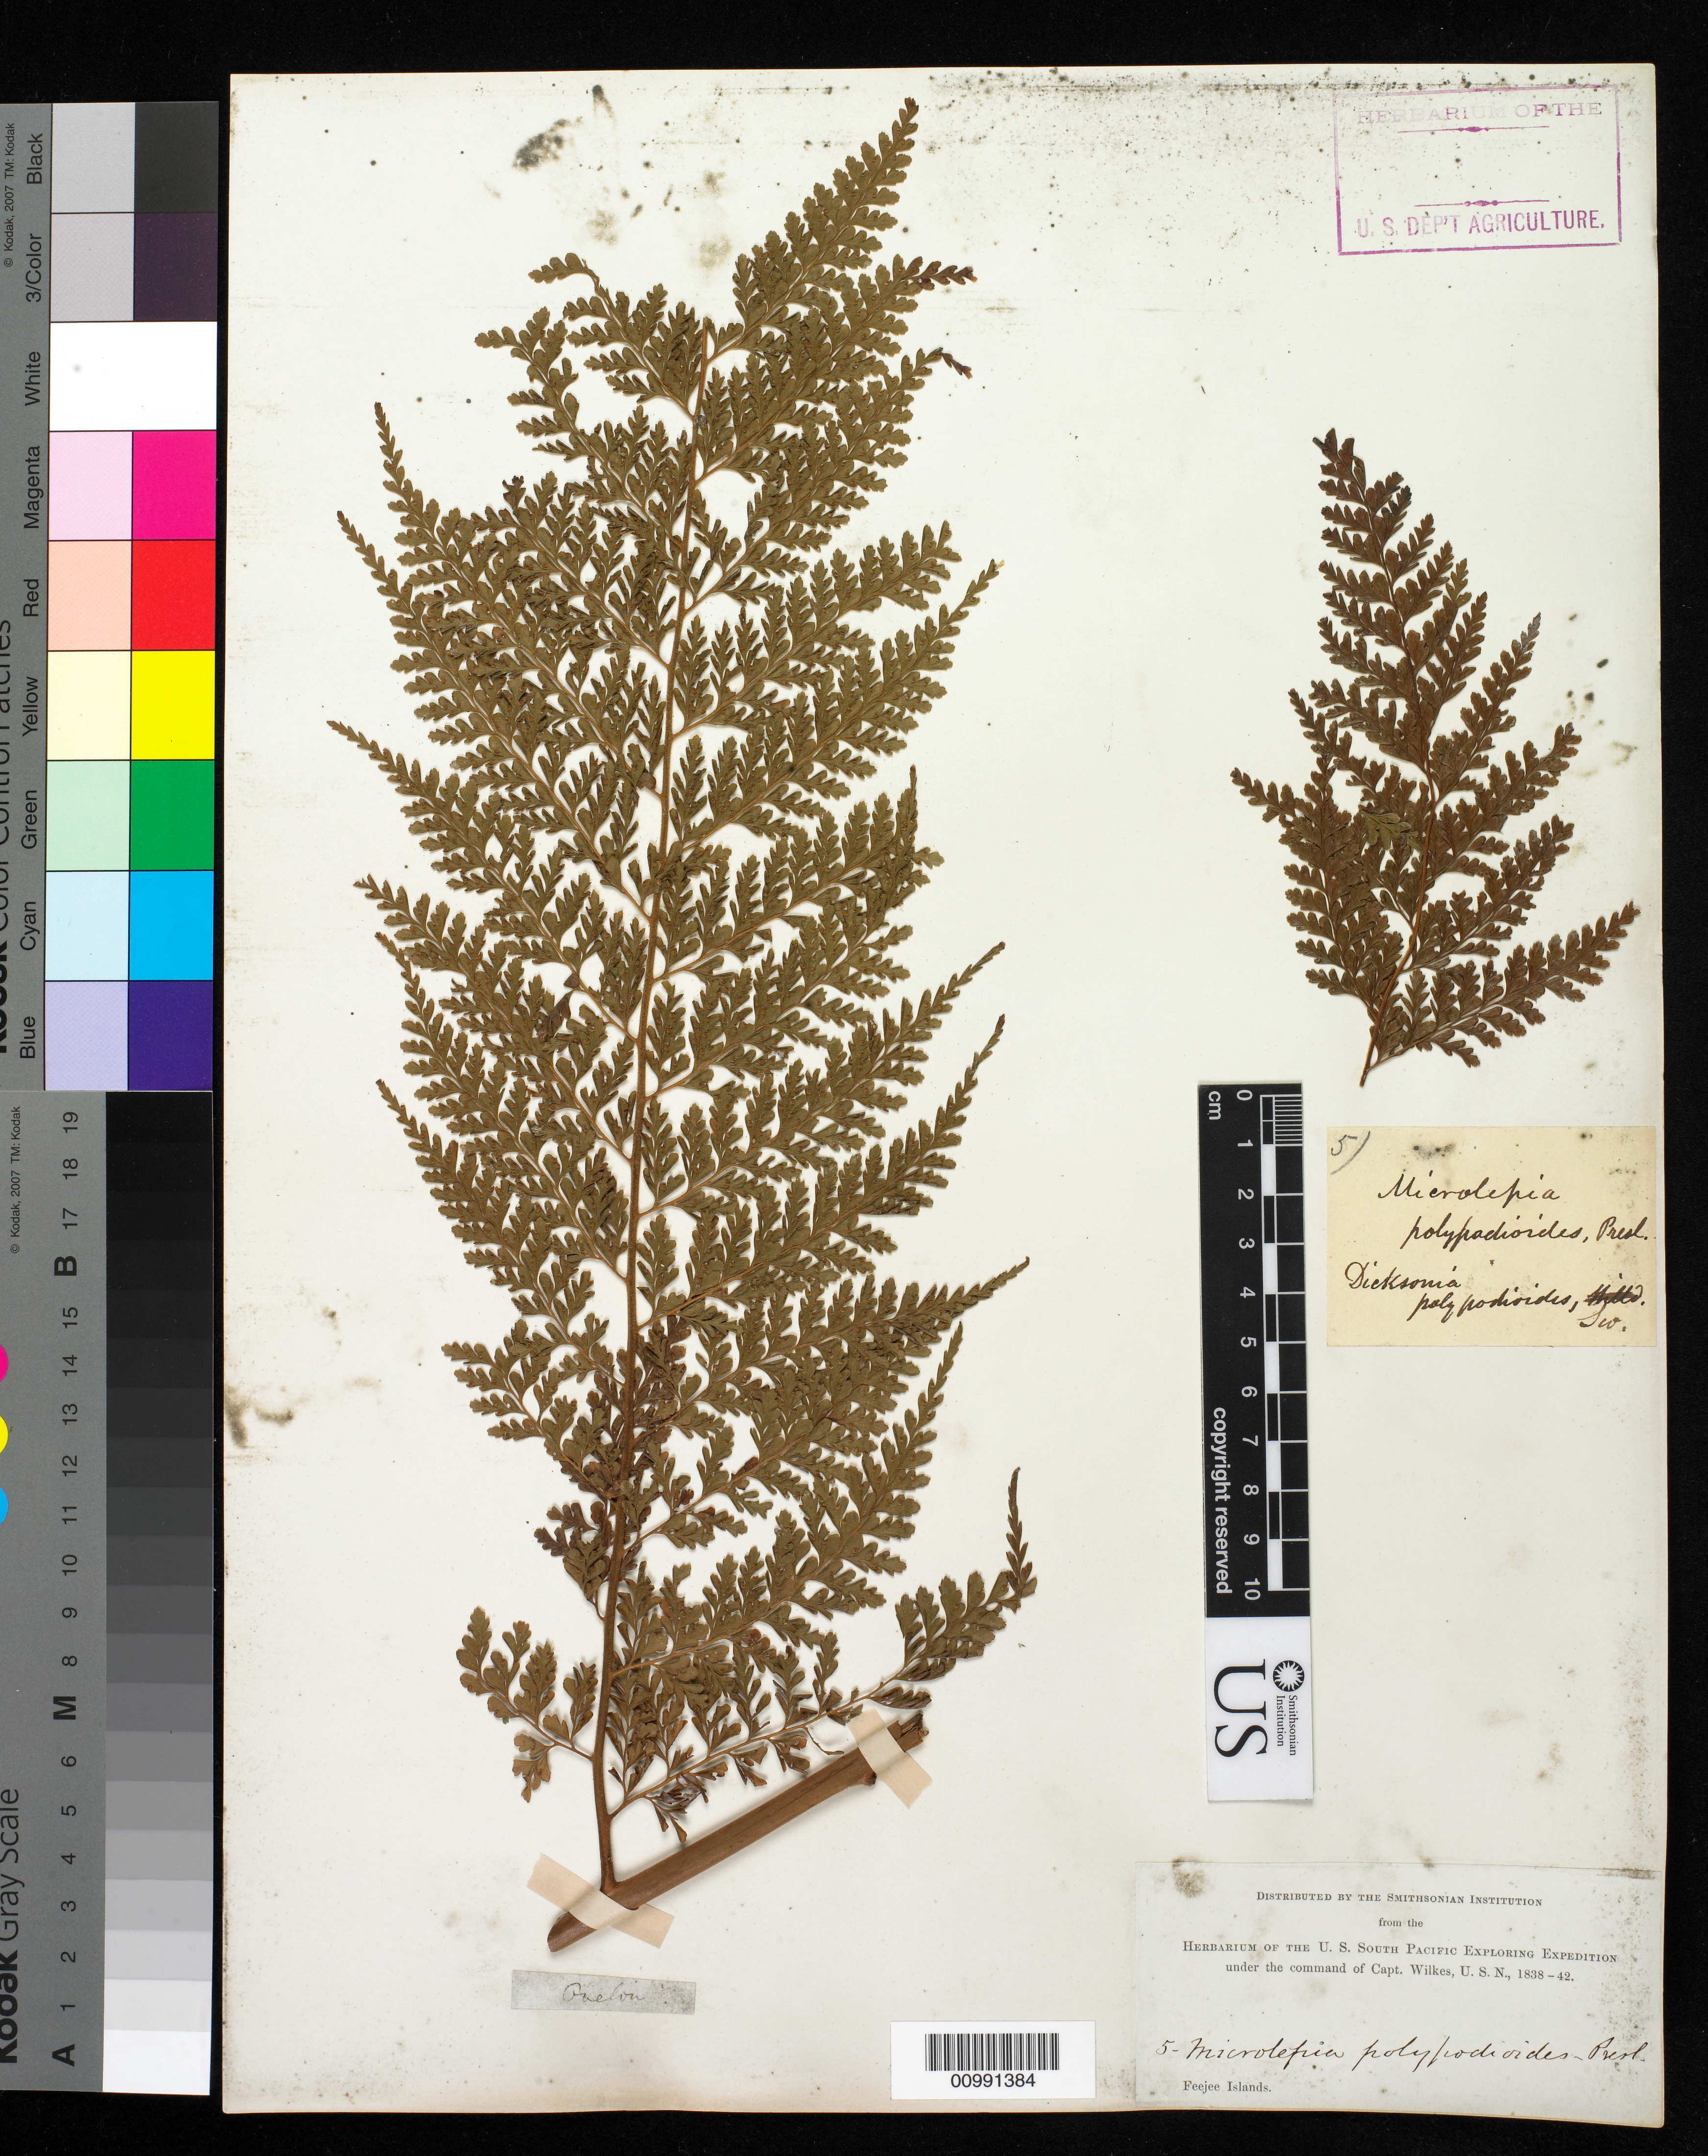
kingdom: Plantae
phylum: Tracheophyta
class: Polypodiopsida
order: Polypodiales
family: Dennstaedtiaceae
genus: Microlepia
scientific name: Microlepia speluncae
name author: (L.) T. Moore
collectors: Wilkes Explor. Exped.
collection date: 1838/1842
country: Fiji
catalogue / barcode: US 98706